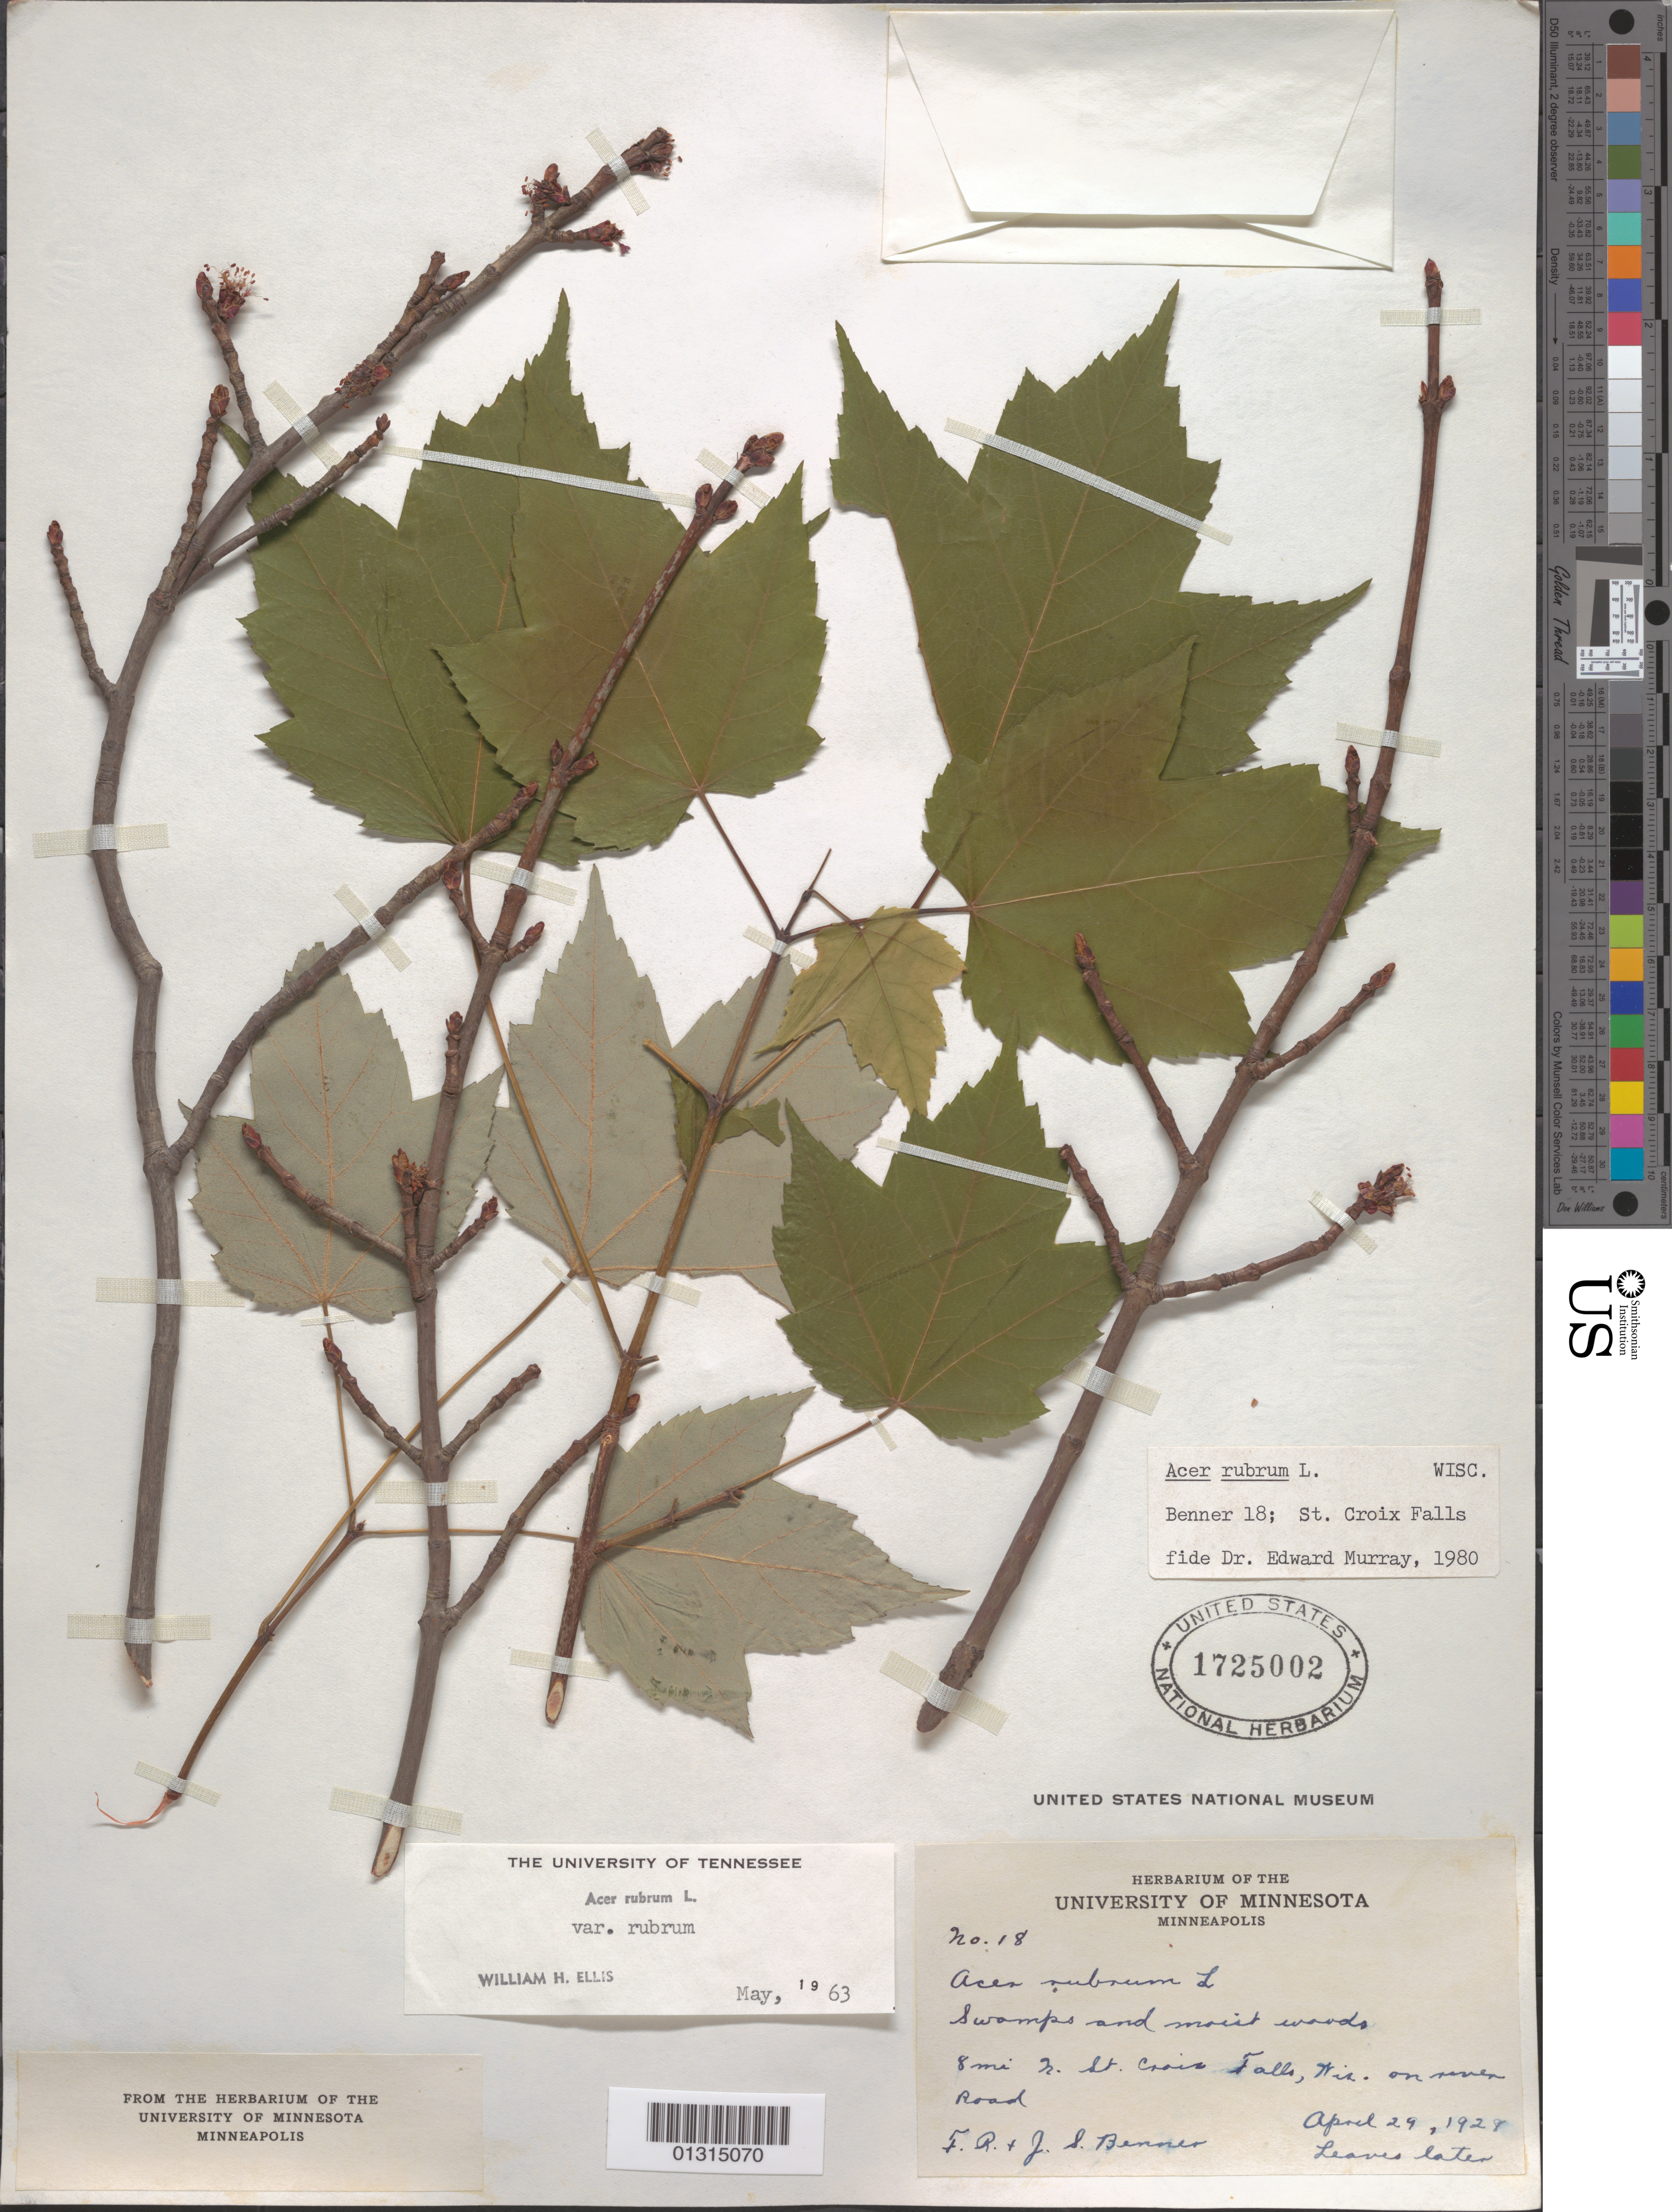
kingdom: Plantae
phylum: Tracheophyta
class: Magnoliopsida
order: Sapindales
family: Sapindaceae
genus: Acer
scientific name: Acer rubrum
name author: L.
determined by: Ellis, W. H.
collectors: F. Benner & J. Benner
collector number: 18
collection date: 1928-04-29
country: United States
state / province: Wisconsin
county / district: Polk County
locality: St. Croix Falls, 8 miles north, on River Road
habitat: Swamps amd moist woods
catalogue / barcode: US 1725002